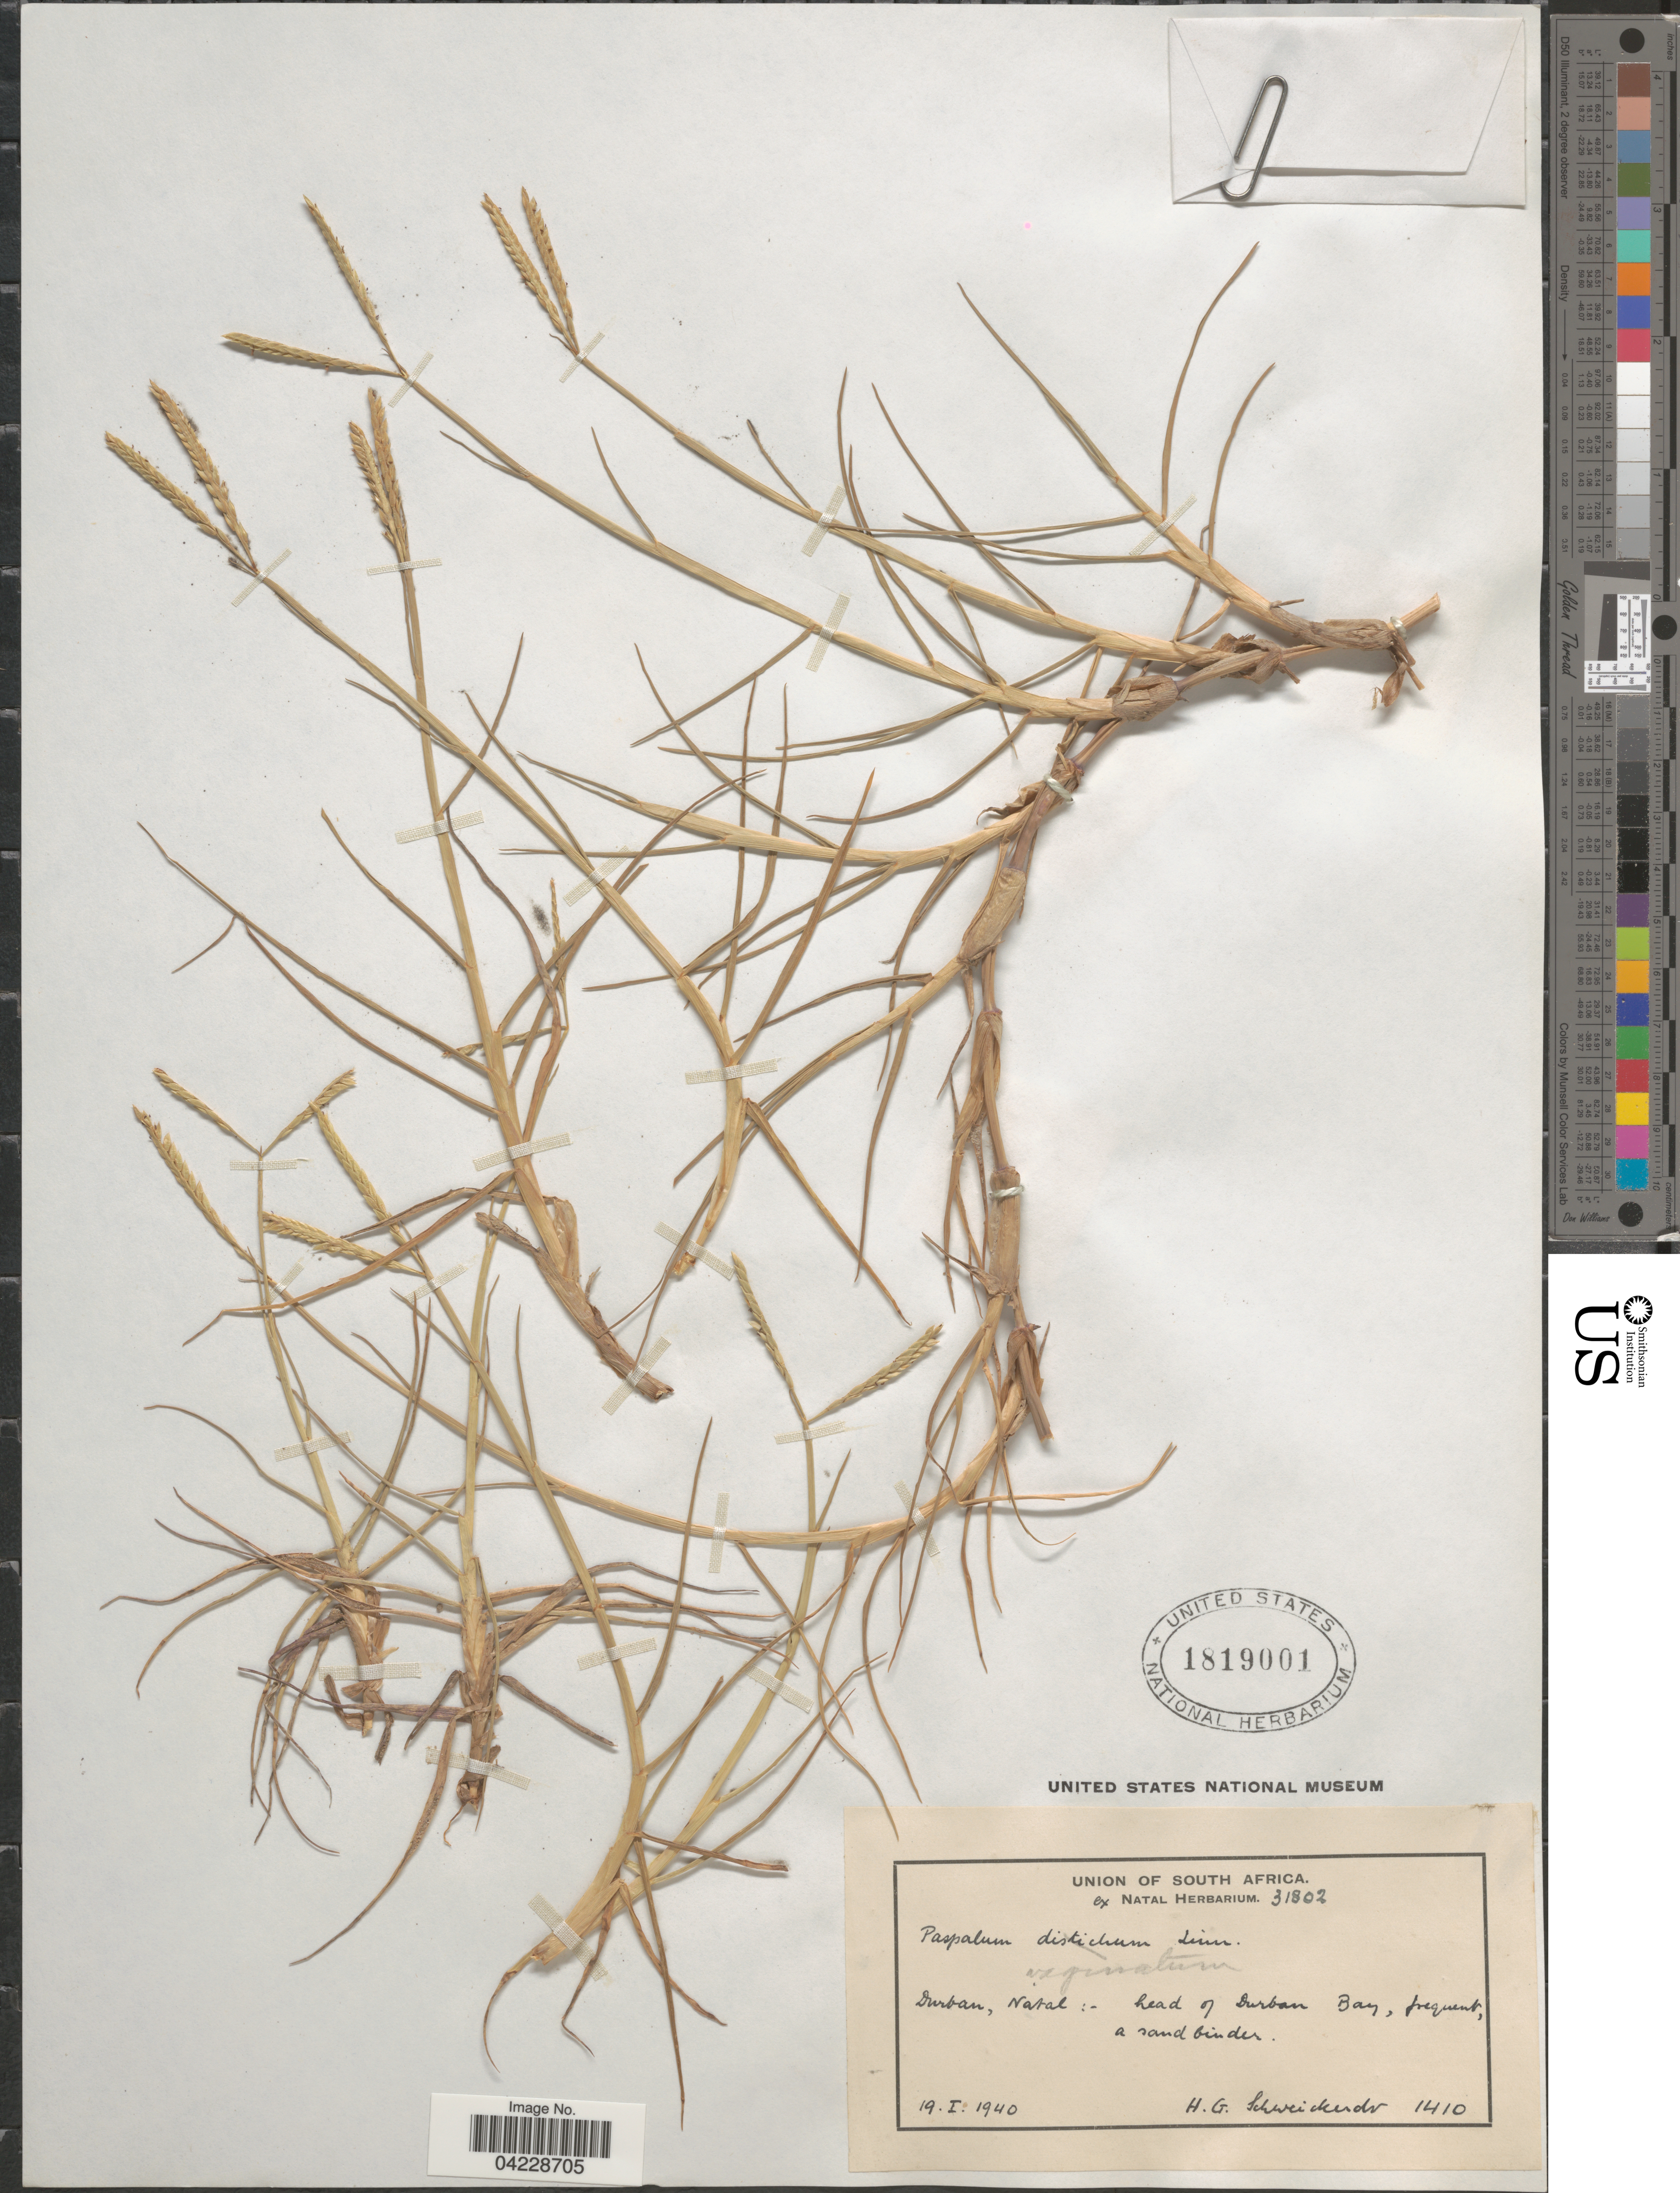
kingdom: Plantae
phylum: Tracheophyta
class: Liliopsida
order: Poales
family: Poaceae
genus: Paspalum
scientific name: Paspalum vaginatum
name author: Sw.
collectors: H. Schweickerdt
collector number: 1410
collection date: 1940-01-19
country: South Africa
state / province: KwaZulu-Natal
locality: Union of South Africa. Durban, Natal: head of Durban Bay.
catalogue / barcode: US 1819001